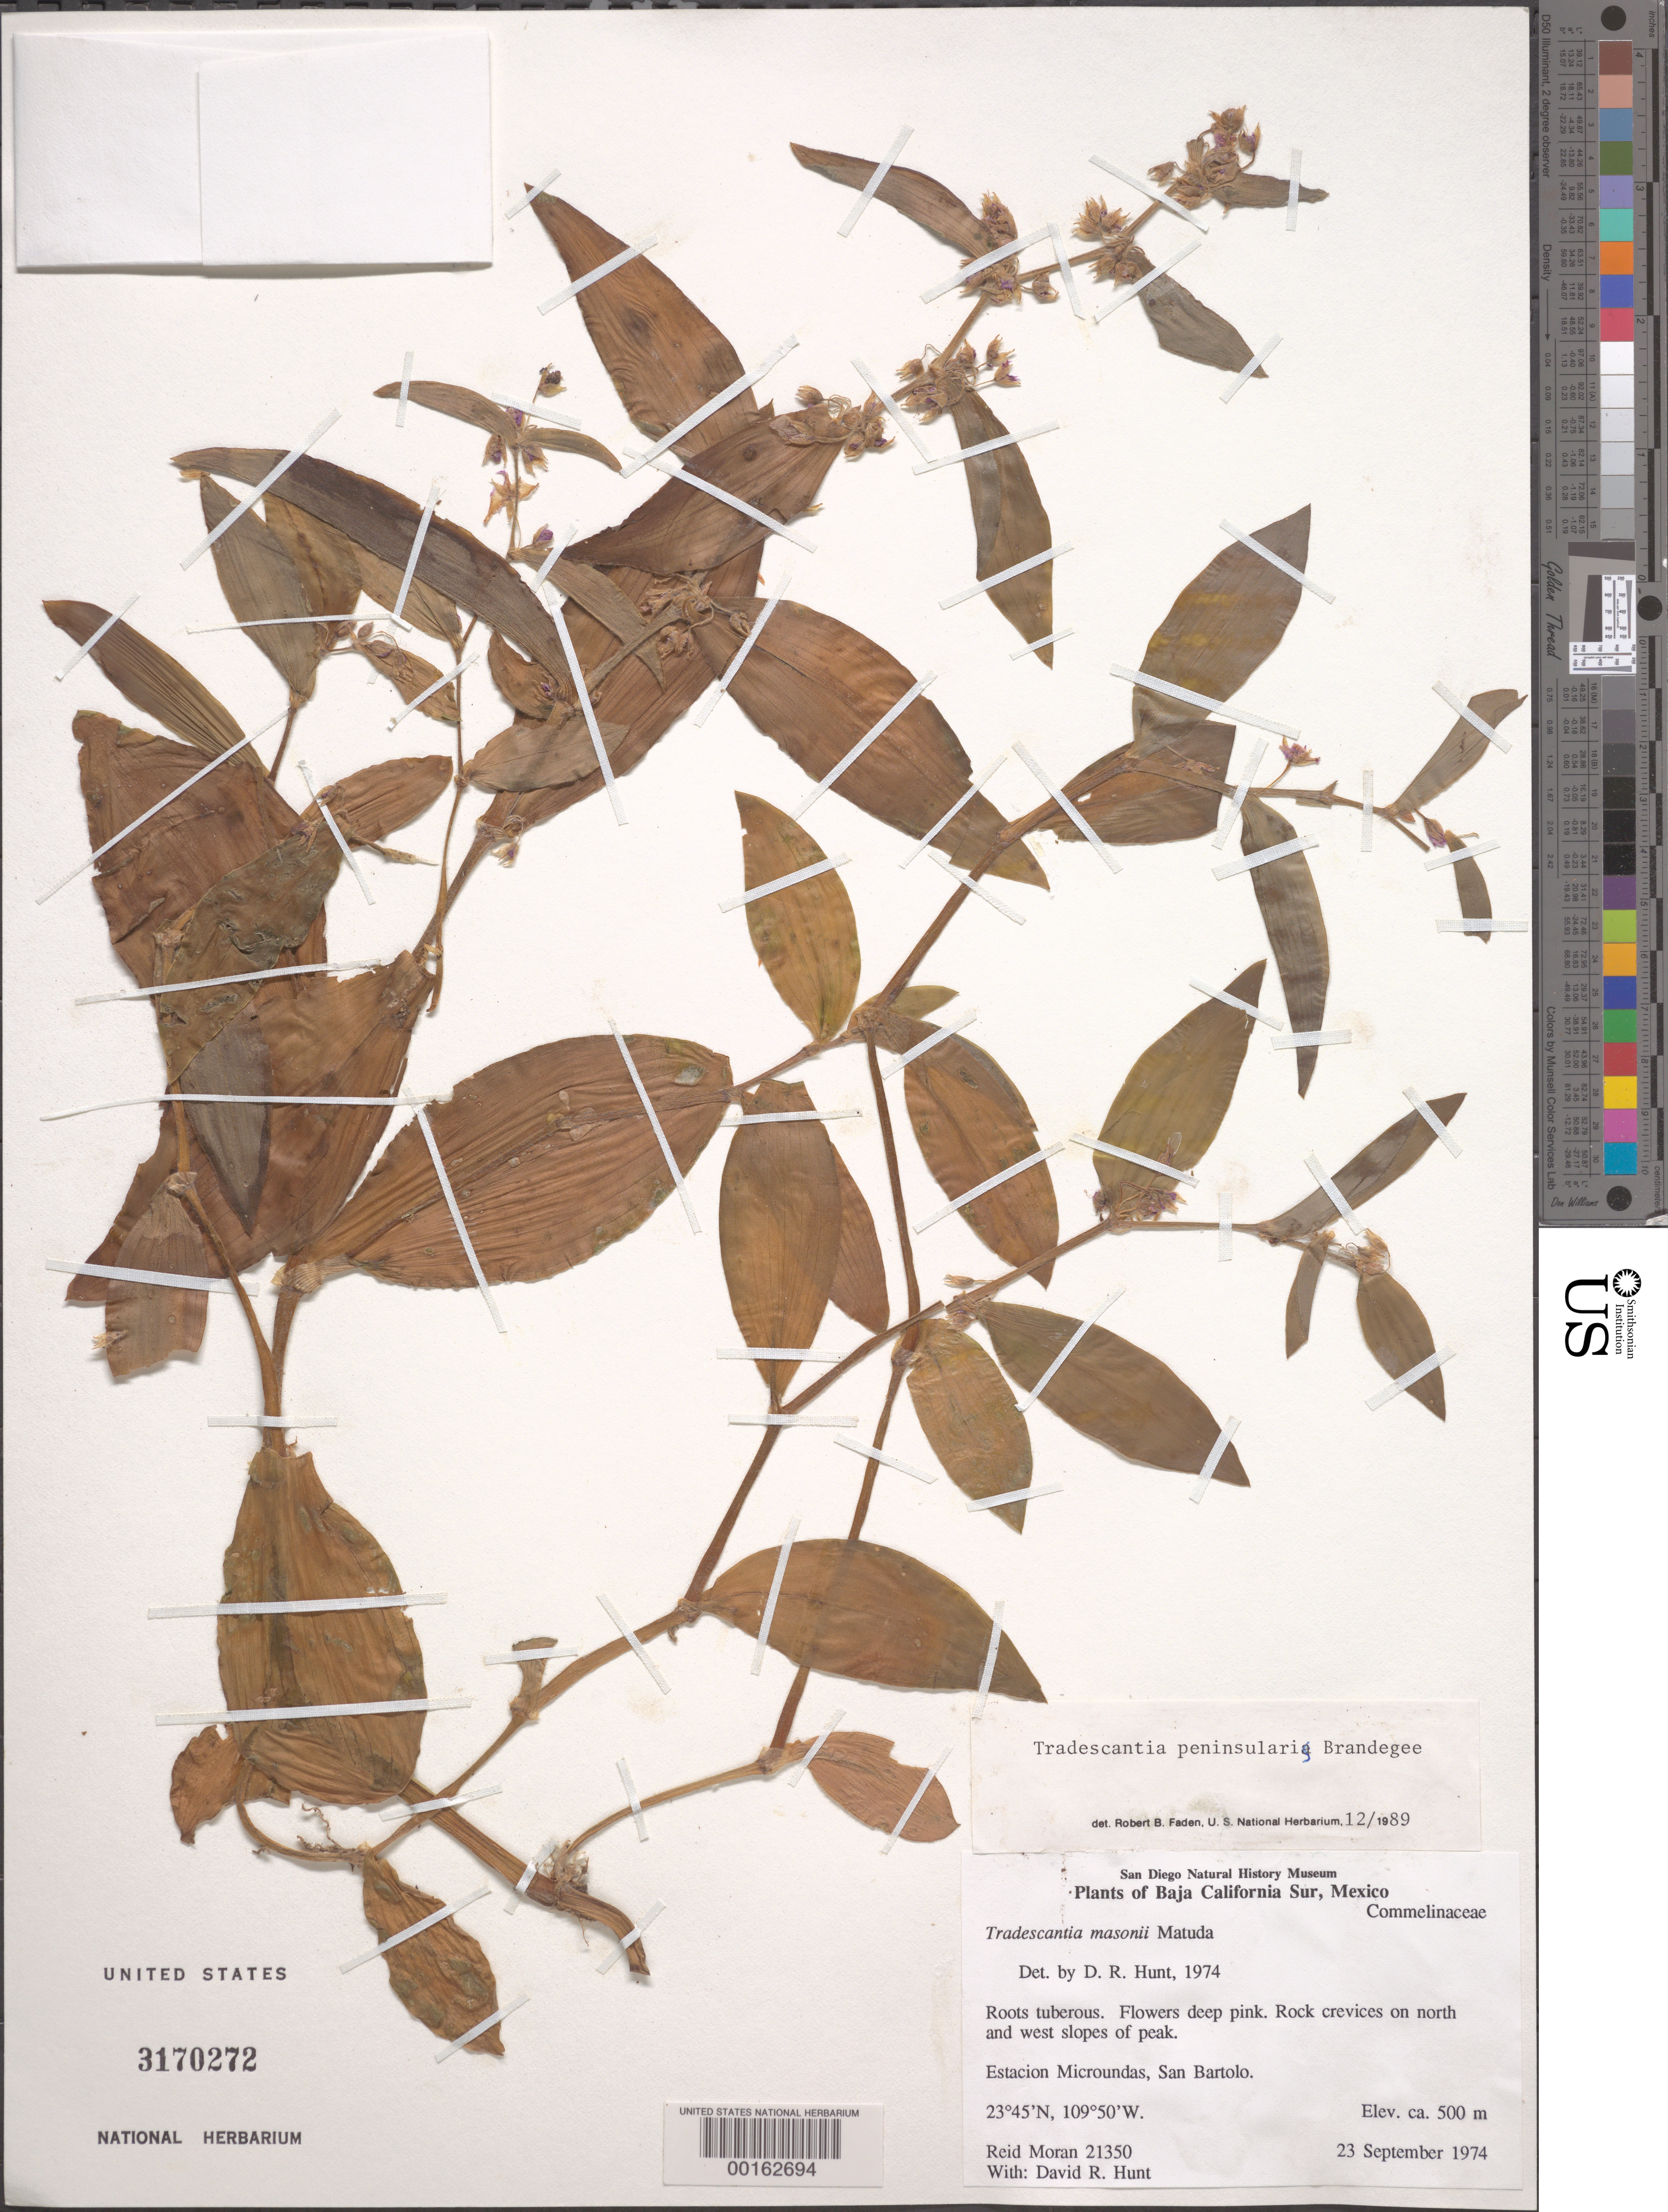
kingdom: Plantae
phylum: Tracheophyta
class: Liliopsida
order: Commelinales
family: Commelinaceae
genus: Tradescantia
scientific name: Tradescantia masonii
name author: Matuda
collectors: R. V. Moran & D. R. Hunt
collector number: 21350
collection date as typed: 23 Sep 1974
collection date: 1974-09-23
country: Mexico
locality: Baja california, san bartolo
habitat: Rock crevices on north and west slopes of peak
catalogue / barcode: US 3170272